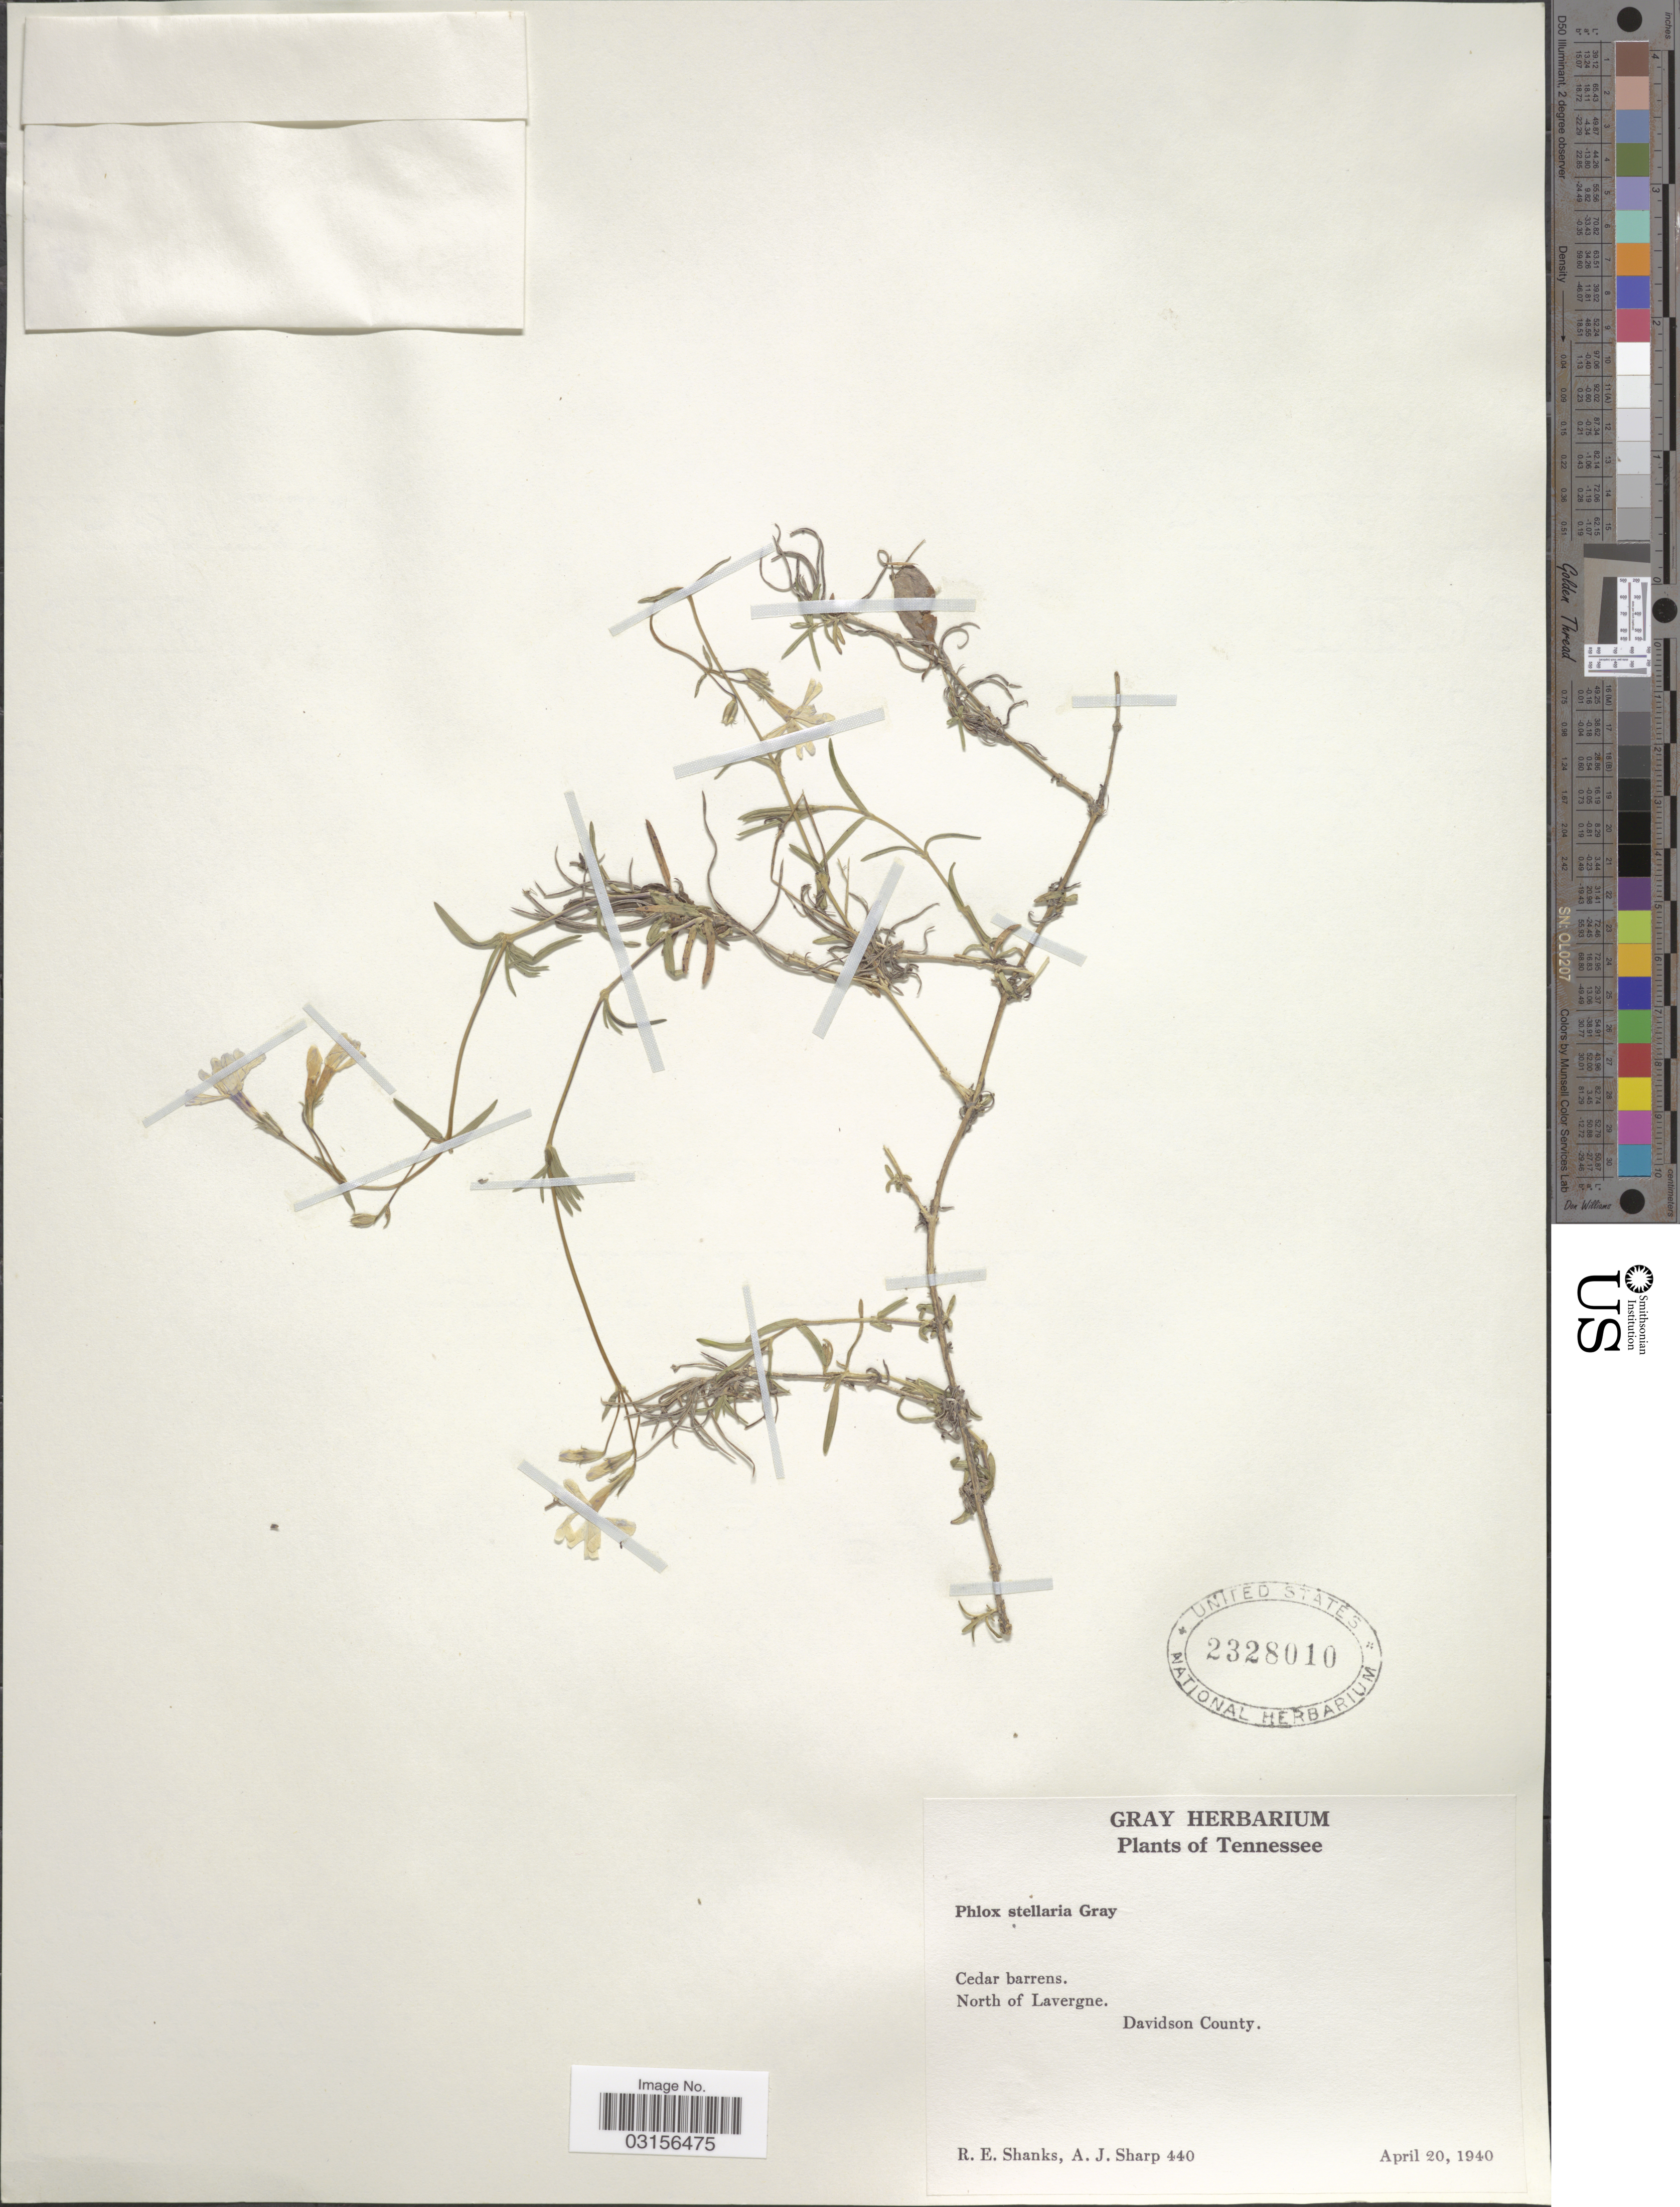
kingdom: Plantae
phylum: Tracheophyta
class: Magnoliopsida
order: Ericales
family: Polemoniaceae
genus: Phlox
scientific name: Phlox bifida subsp. stellaria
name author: (A. Gray) Wherry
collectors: R. Shanks & A. J. Sharp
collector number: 440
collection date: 1940-04-20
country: United States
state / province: Tennessee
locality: North of Lavergne. Davidson County.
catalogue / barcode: US 2328010